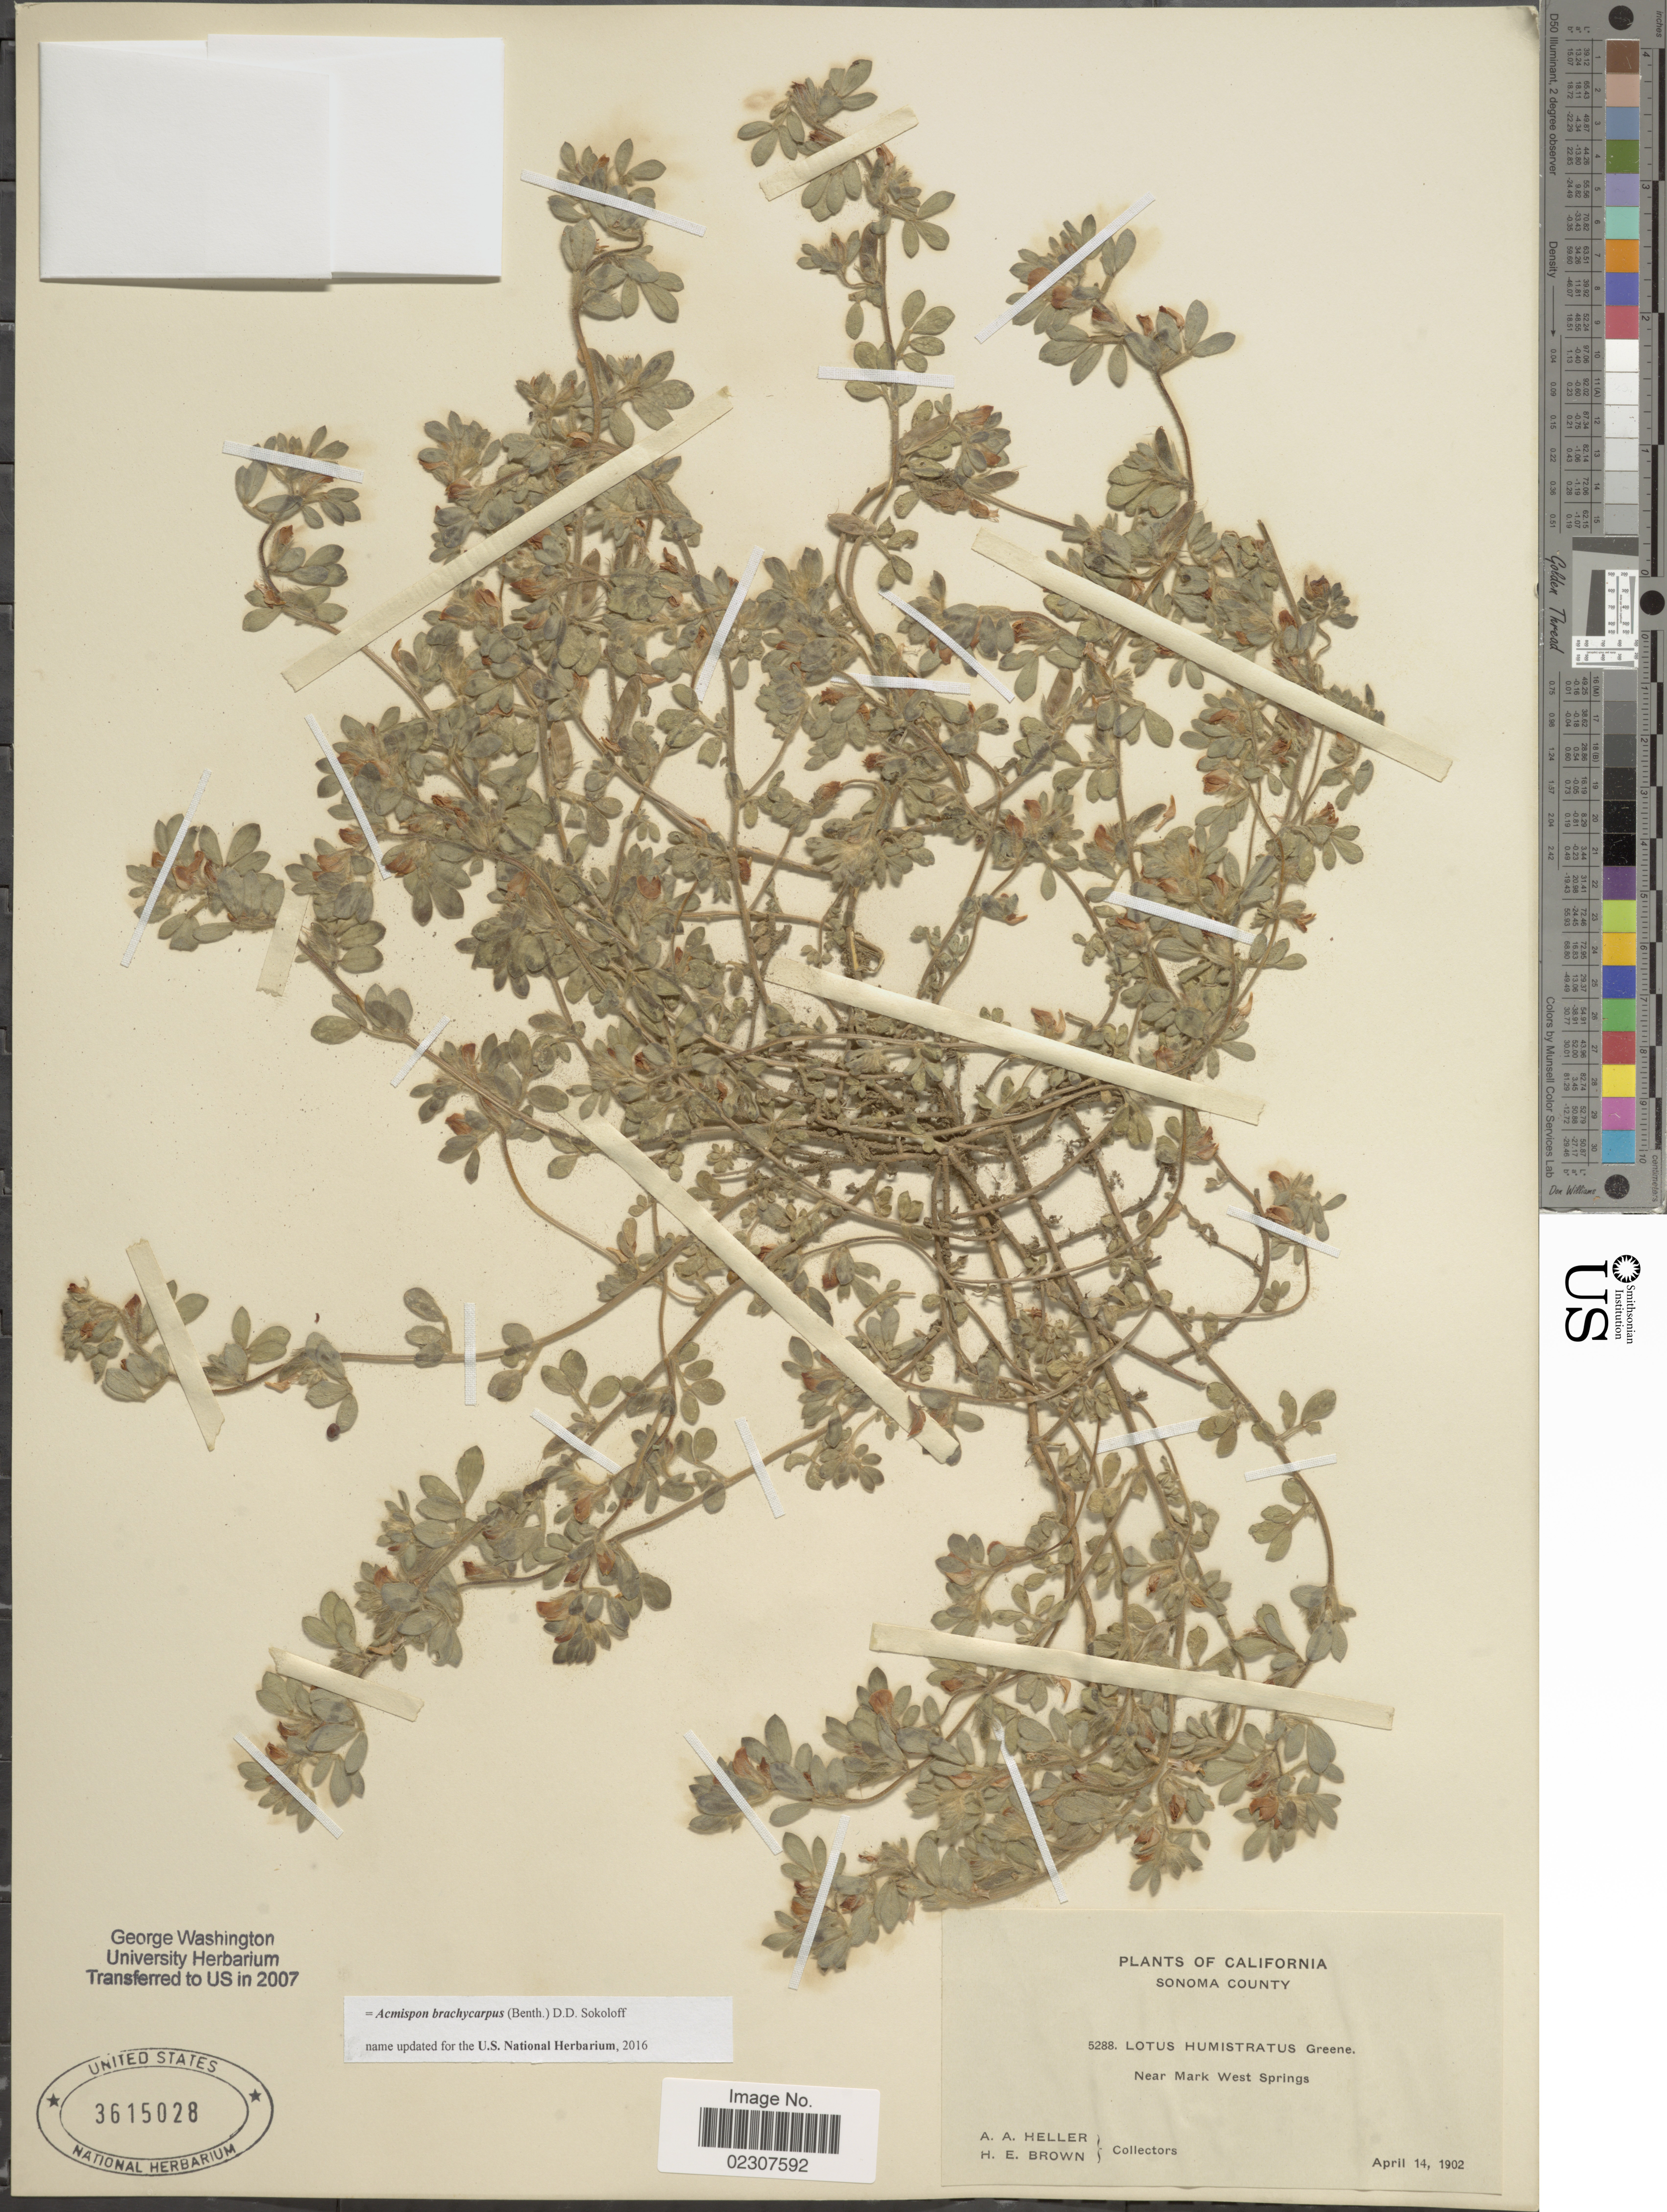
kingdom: Plantae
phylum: Tracheophyta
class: Magnoliopsida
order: Fabales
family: Fabaceae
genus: Acmispon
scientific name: Acmispon brachycarpus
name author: (Benth.) D.D. Sokoloff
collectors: A. A. Heller & H. E. Brown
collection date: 1902-04-14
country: United States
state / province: California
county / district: Sonoma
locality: Sonoma County, Near Mark West Spring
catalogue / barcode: US 3615028